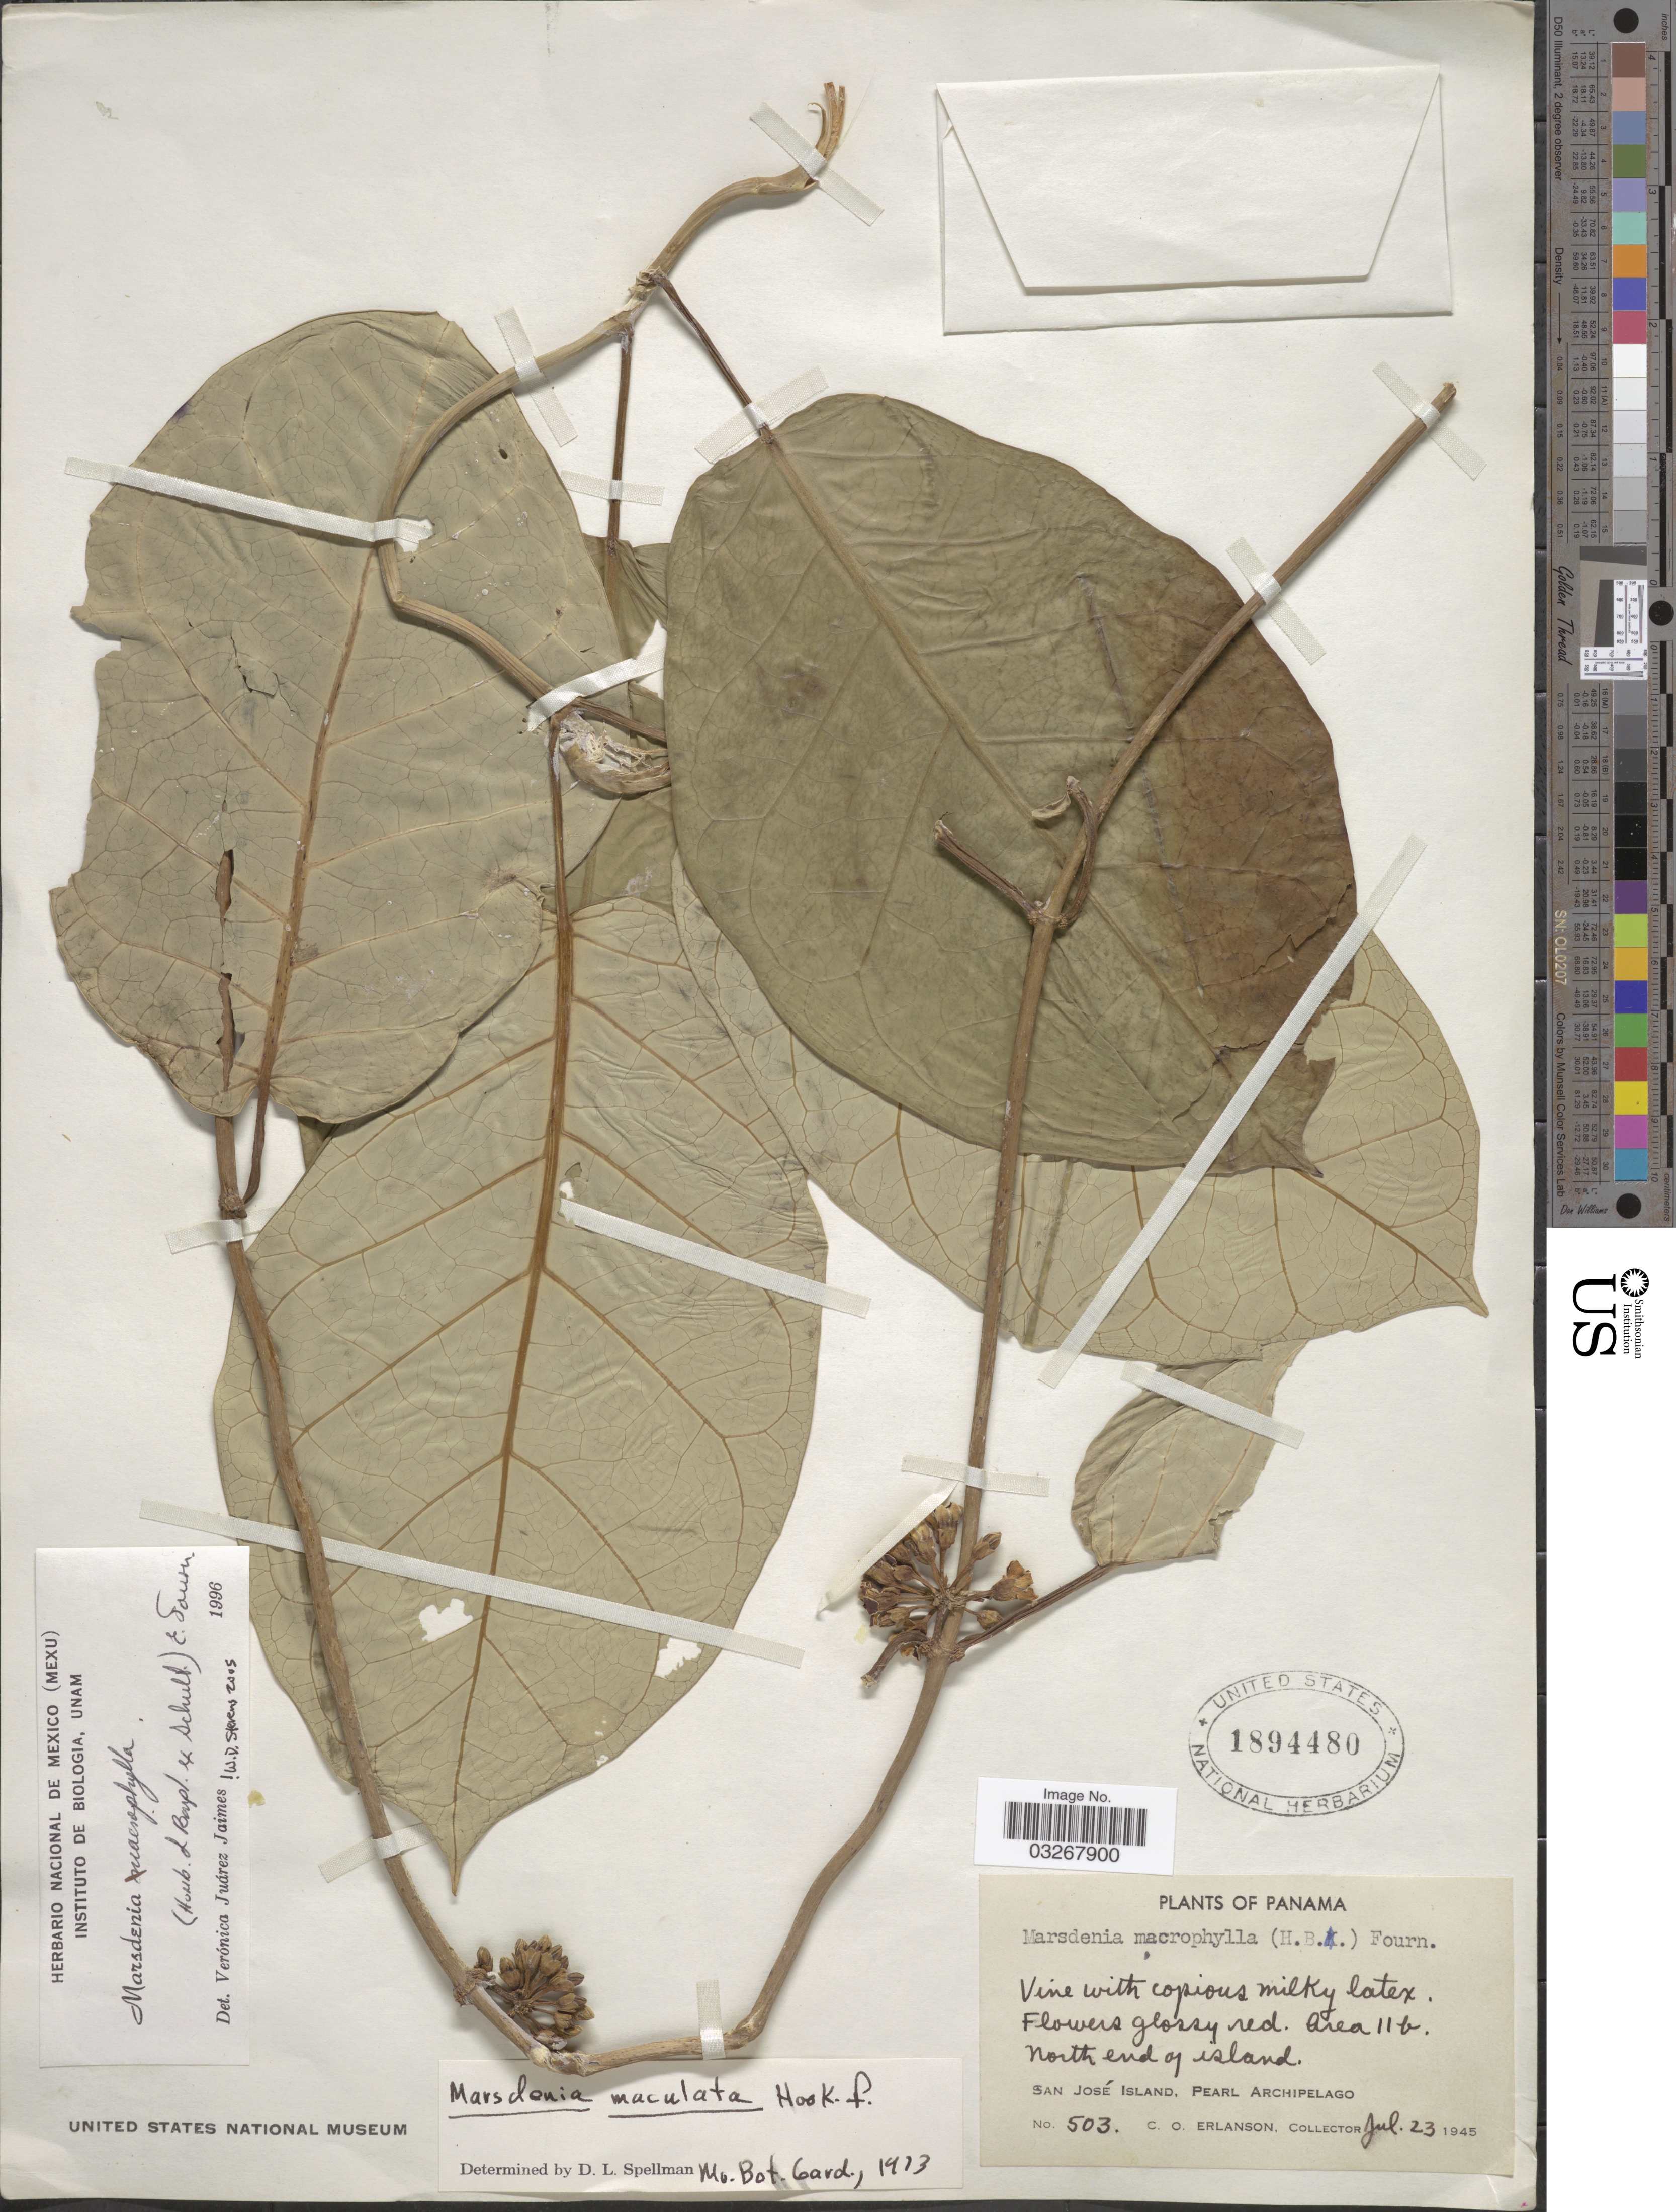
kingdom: Plantae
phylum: Tracheophyta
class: Magnoliopsida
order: Gentianales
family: Apocynaceae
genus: Marsdenia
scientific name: Marsdenia macrophylla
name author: (Humb. & Bonpl. ex Schult.) E. Fourn.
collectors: C. O. Erlanson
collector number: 503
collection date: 1945-07-23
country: Panama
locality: Area 11b. North end of island. San José Island, Pearl Archipelago.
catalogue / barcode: US 1894480